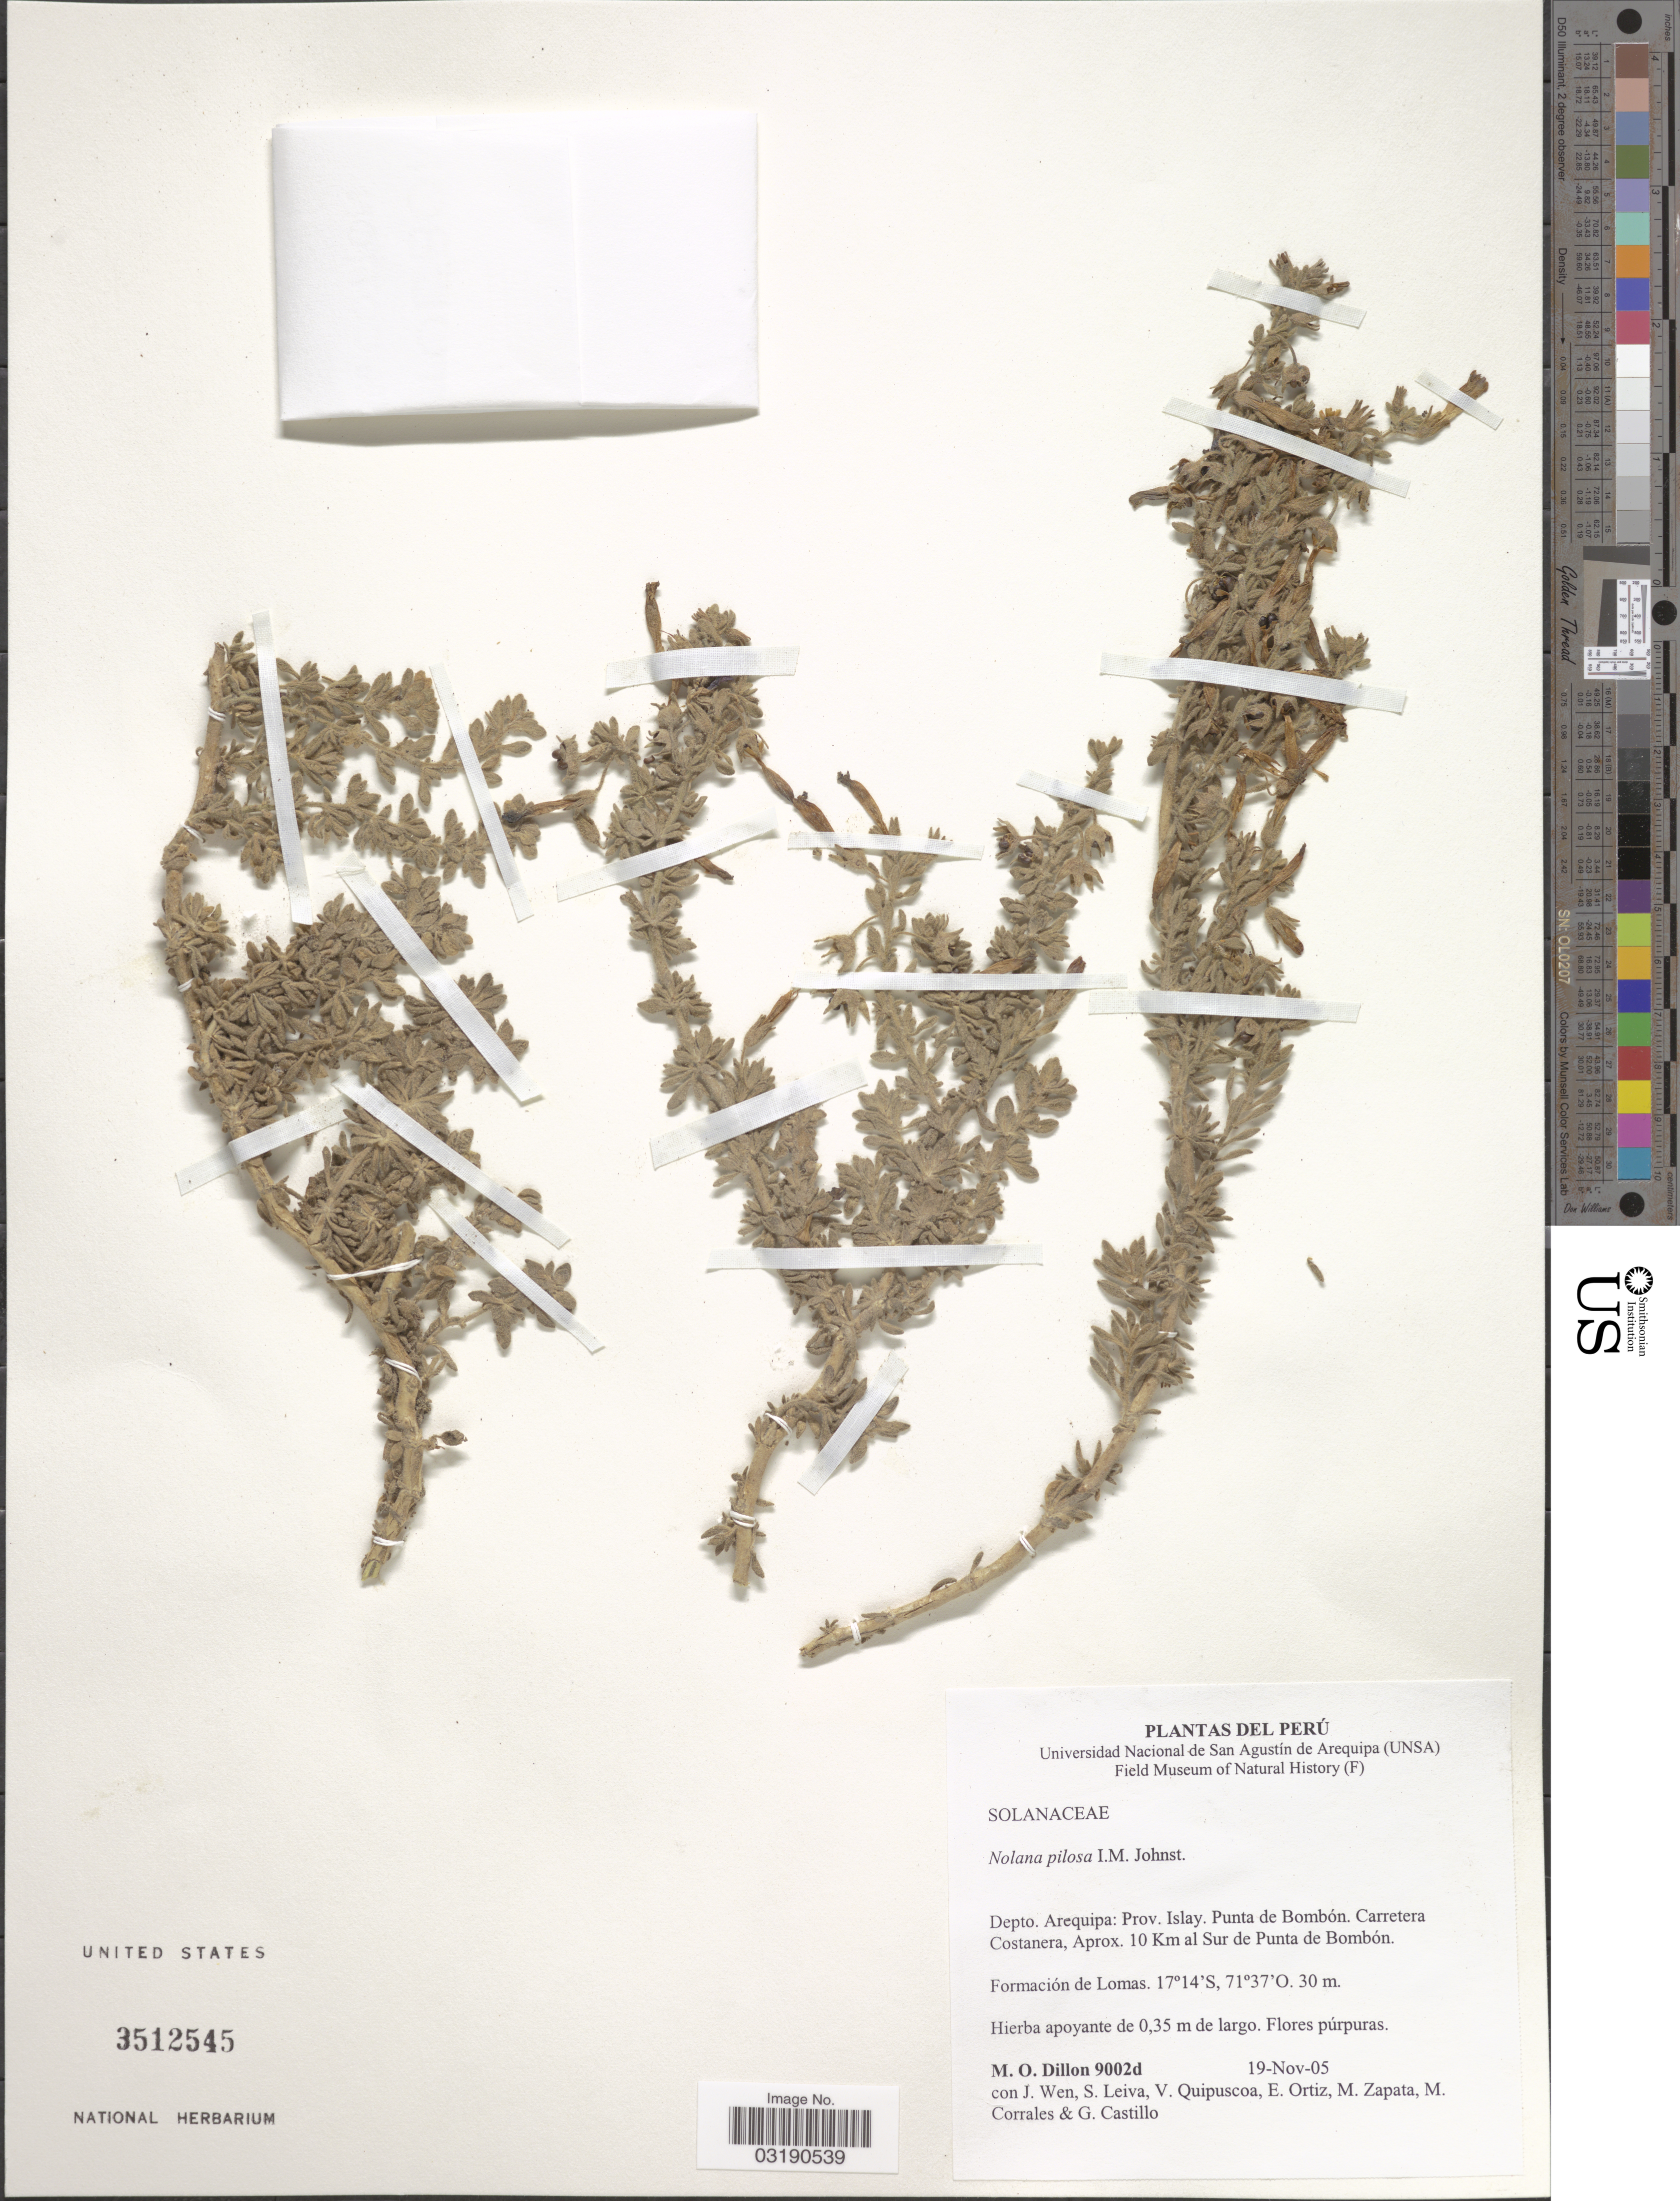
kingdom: Plantae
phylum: Tracheophyta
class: Magnoliopsida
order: Solanales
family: Solanaceae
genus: Nolana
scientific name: Nolana pilosa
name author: I.M. Johnst.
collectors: M. O. Dillon, J. Wen, S. Leiva, V. Quipuscoa & et al.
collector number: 9002d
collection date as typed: Transcribed d/m/y: 19/11/5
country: Peru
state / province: Arequipa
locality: Depto. Arequipa: Prov. Islay, Punta de Bombón. Carretera Costanera, Aprox. 10 Km al Sur de Punta de Bombón.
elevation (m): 30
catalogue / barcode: US 3512545